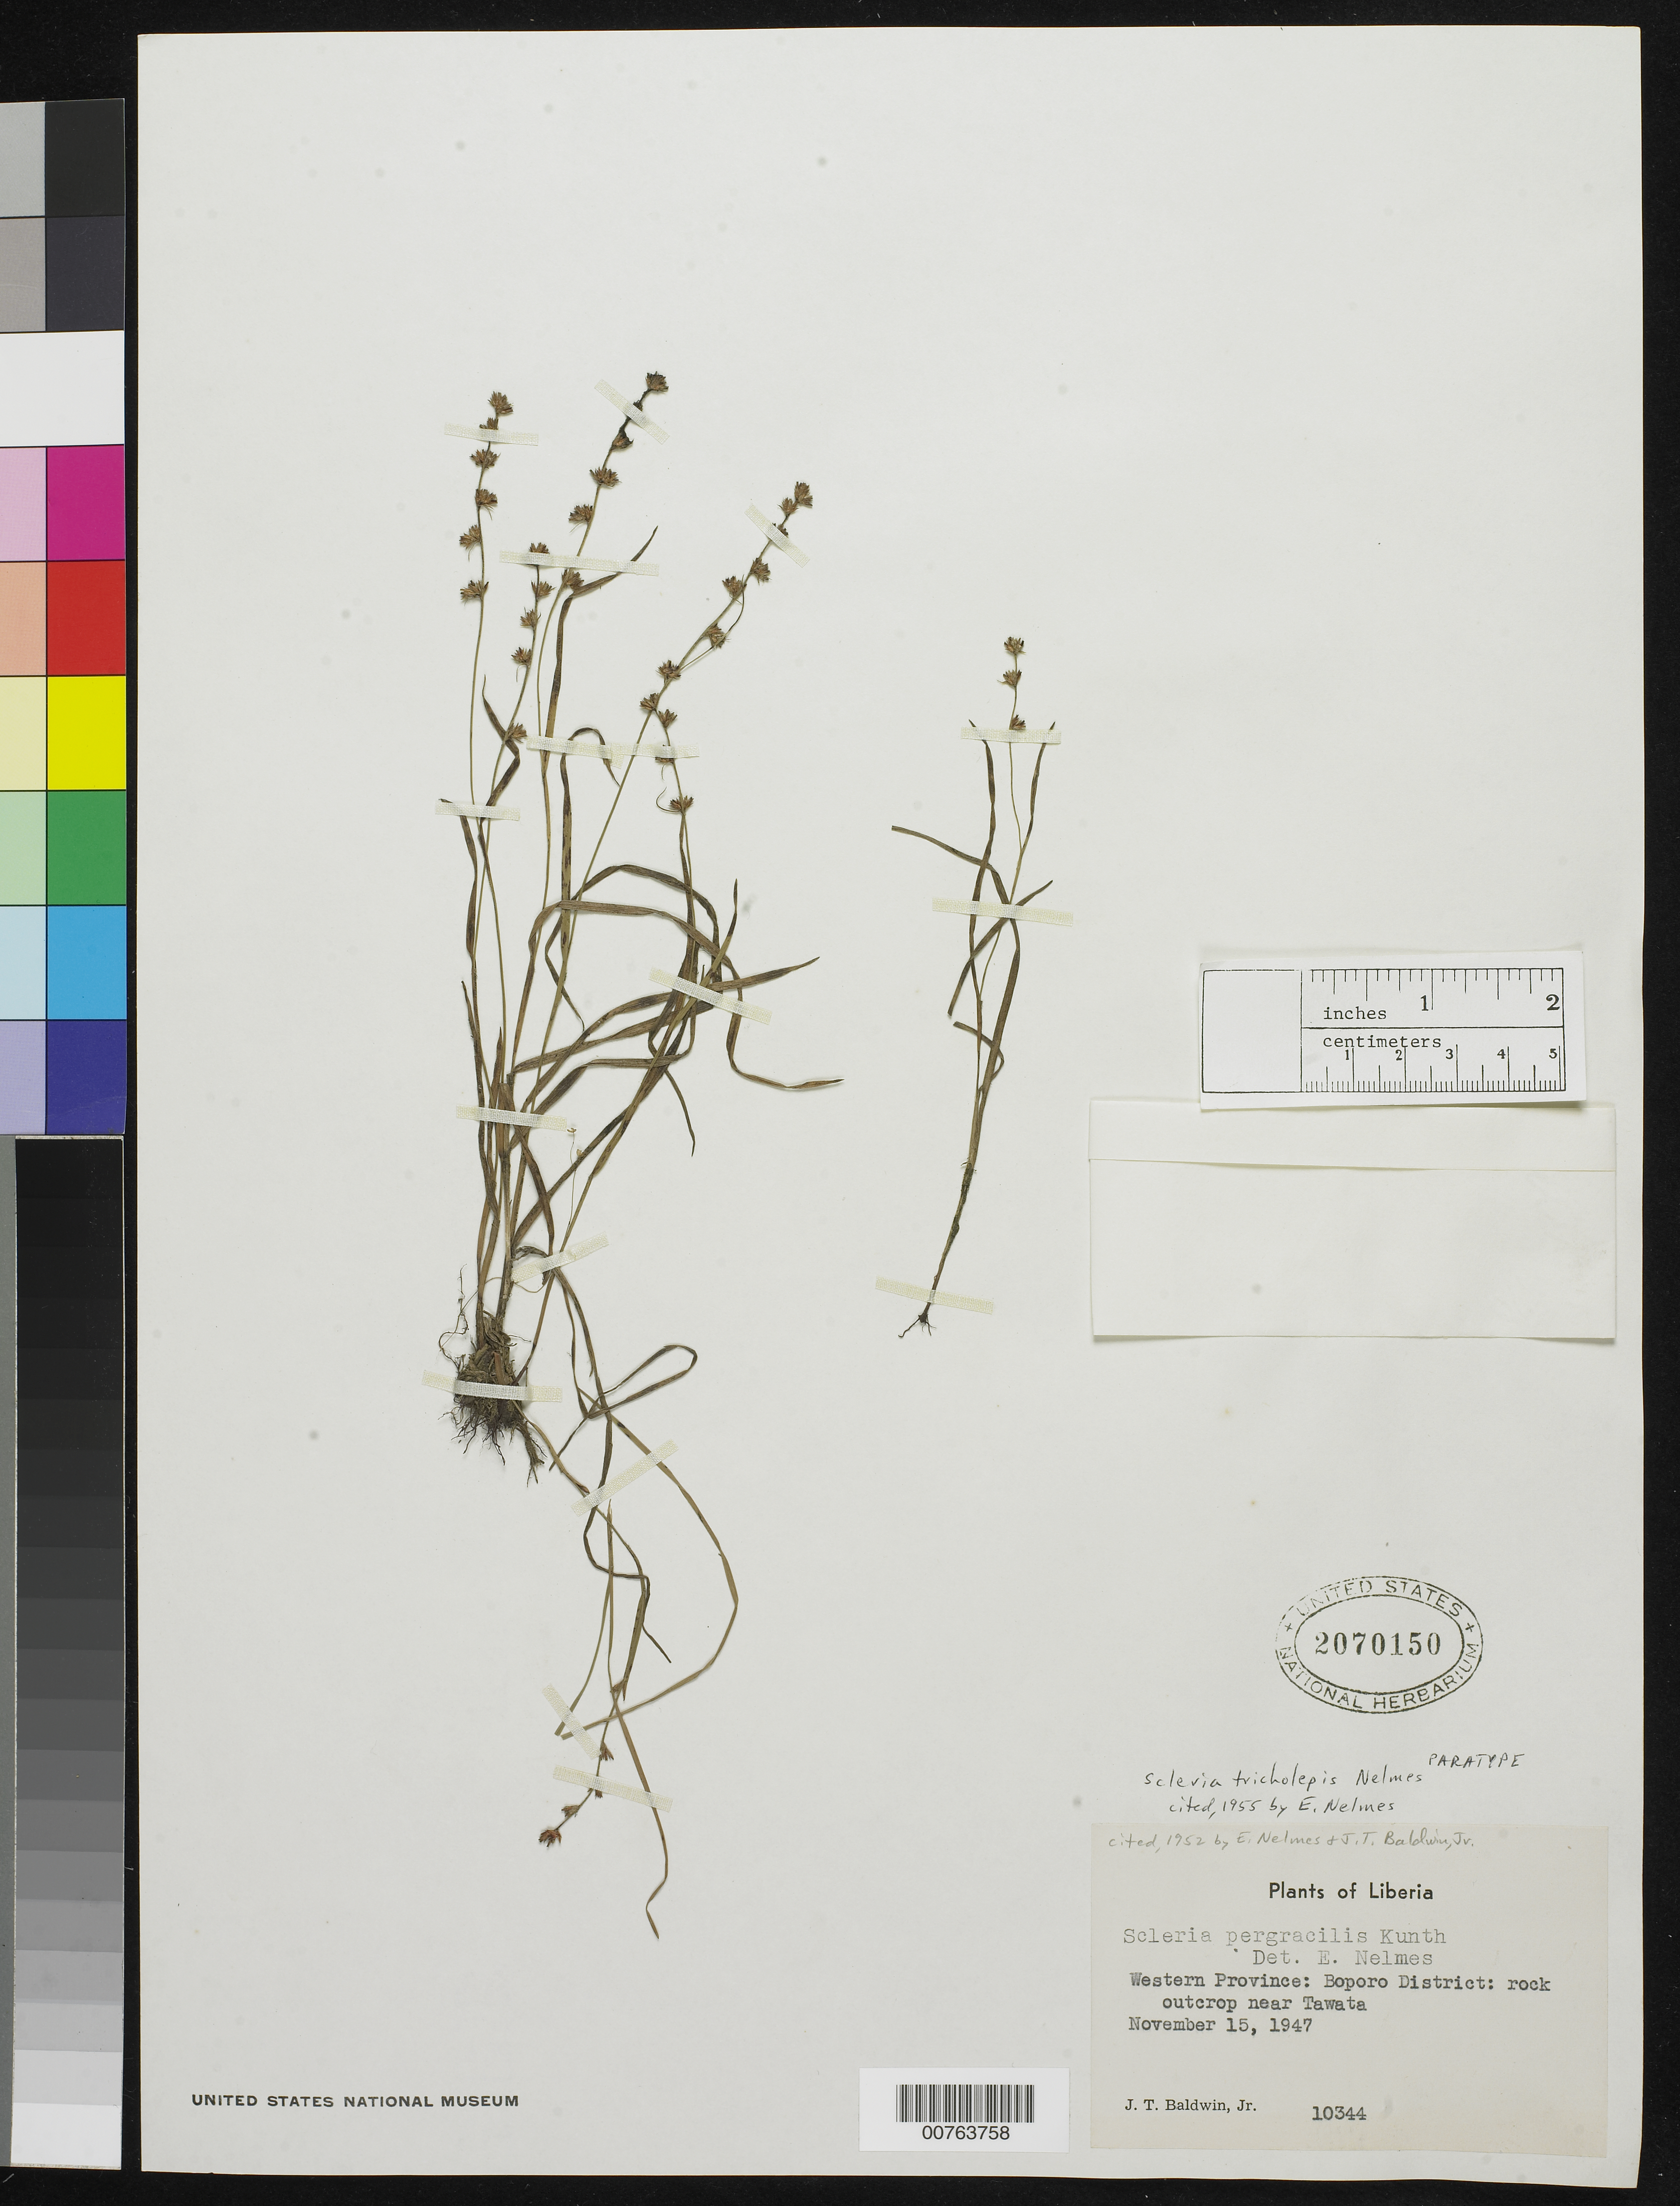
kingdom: Plantae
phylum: Tracheophyta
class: Liliopsida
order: Poales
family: Cyperaceae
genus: Scleria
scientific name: Scleria tricholepis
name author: Nelmes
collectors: J. T. Baldwin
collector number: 10344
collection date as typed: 15 Nov 1947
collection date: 1947-11-15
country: Liberia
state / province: Gbarpolu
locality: Western Province: Boporo District, near Tawata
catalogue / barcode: US 2070150